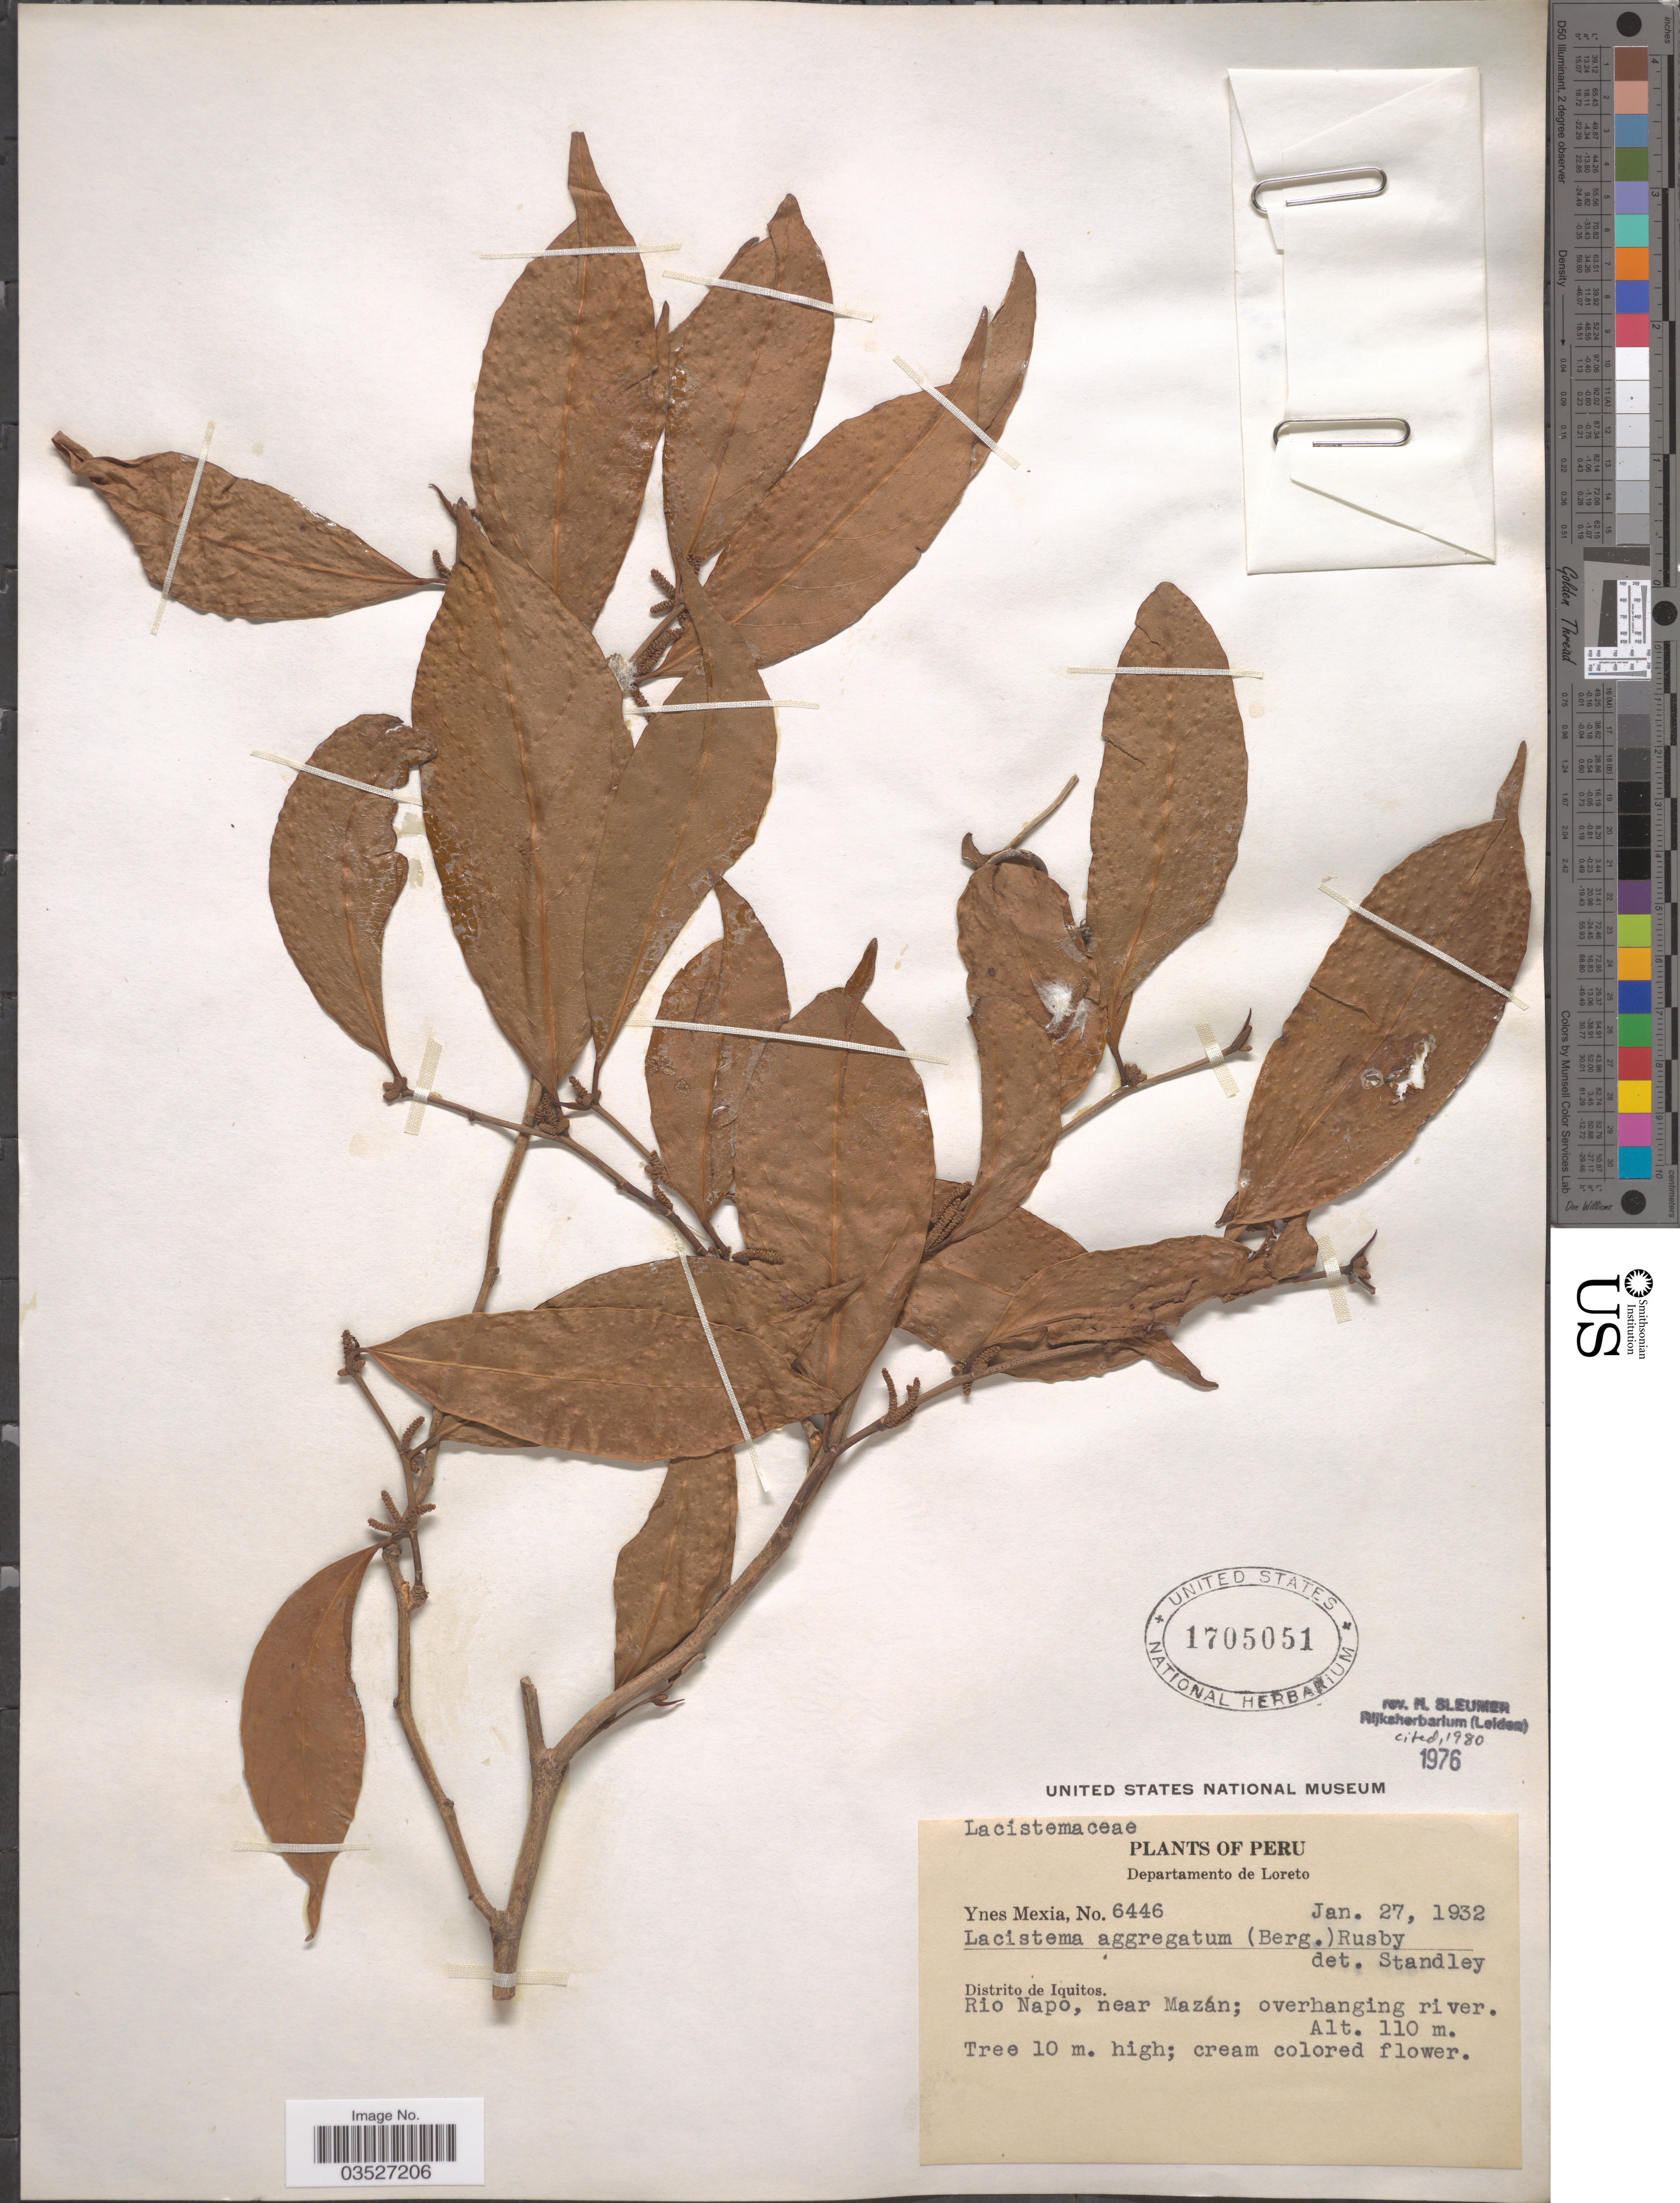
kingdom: Plantae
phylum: Tracheophyta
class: Magnoliopsida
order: Malpighiales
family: Lacistemataceae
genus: Lacistema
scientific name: Lacistema aggregatum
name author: (P.J. Bergius) Rusby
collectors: Y. Mexia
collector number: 6446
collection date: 1932-01-27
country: Peru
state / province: Loreto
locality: Departamento de Loreto. Distrito de Iquitos. Rio Napo, near Mazán; overhanging river.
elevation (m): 110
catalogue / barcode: US 1705051